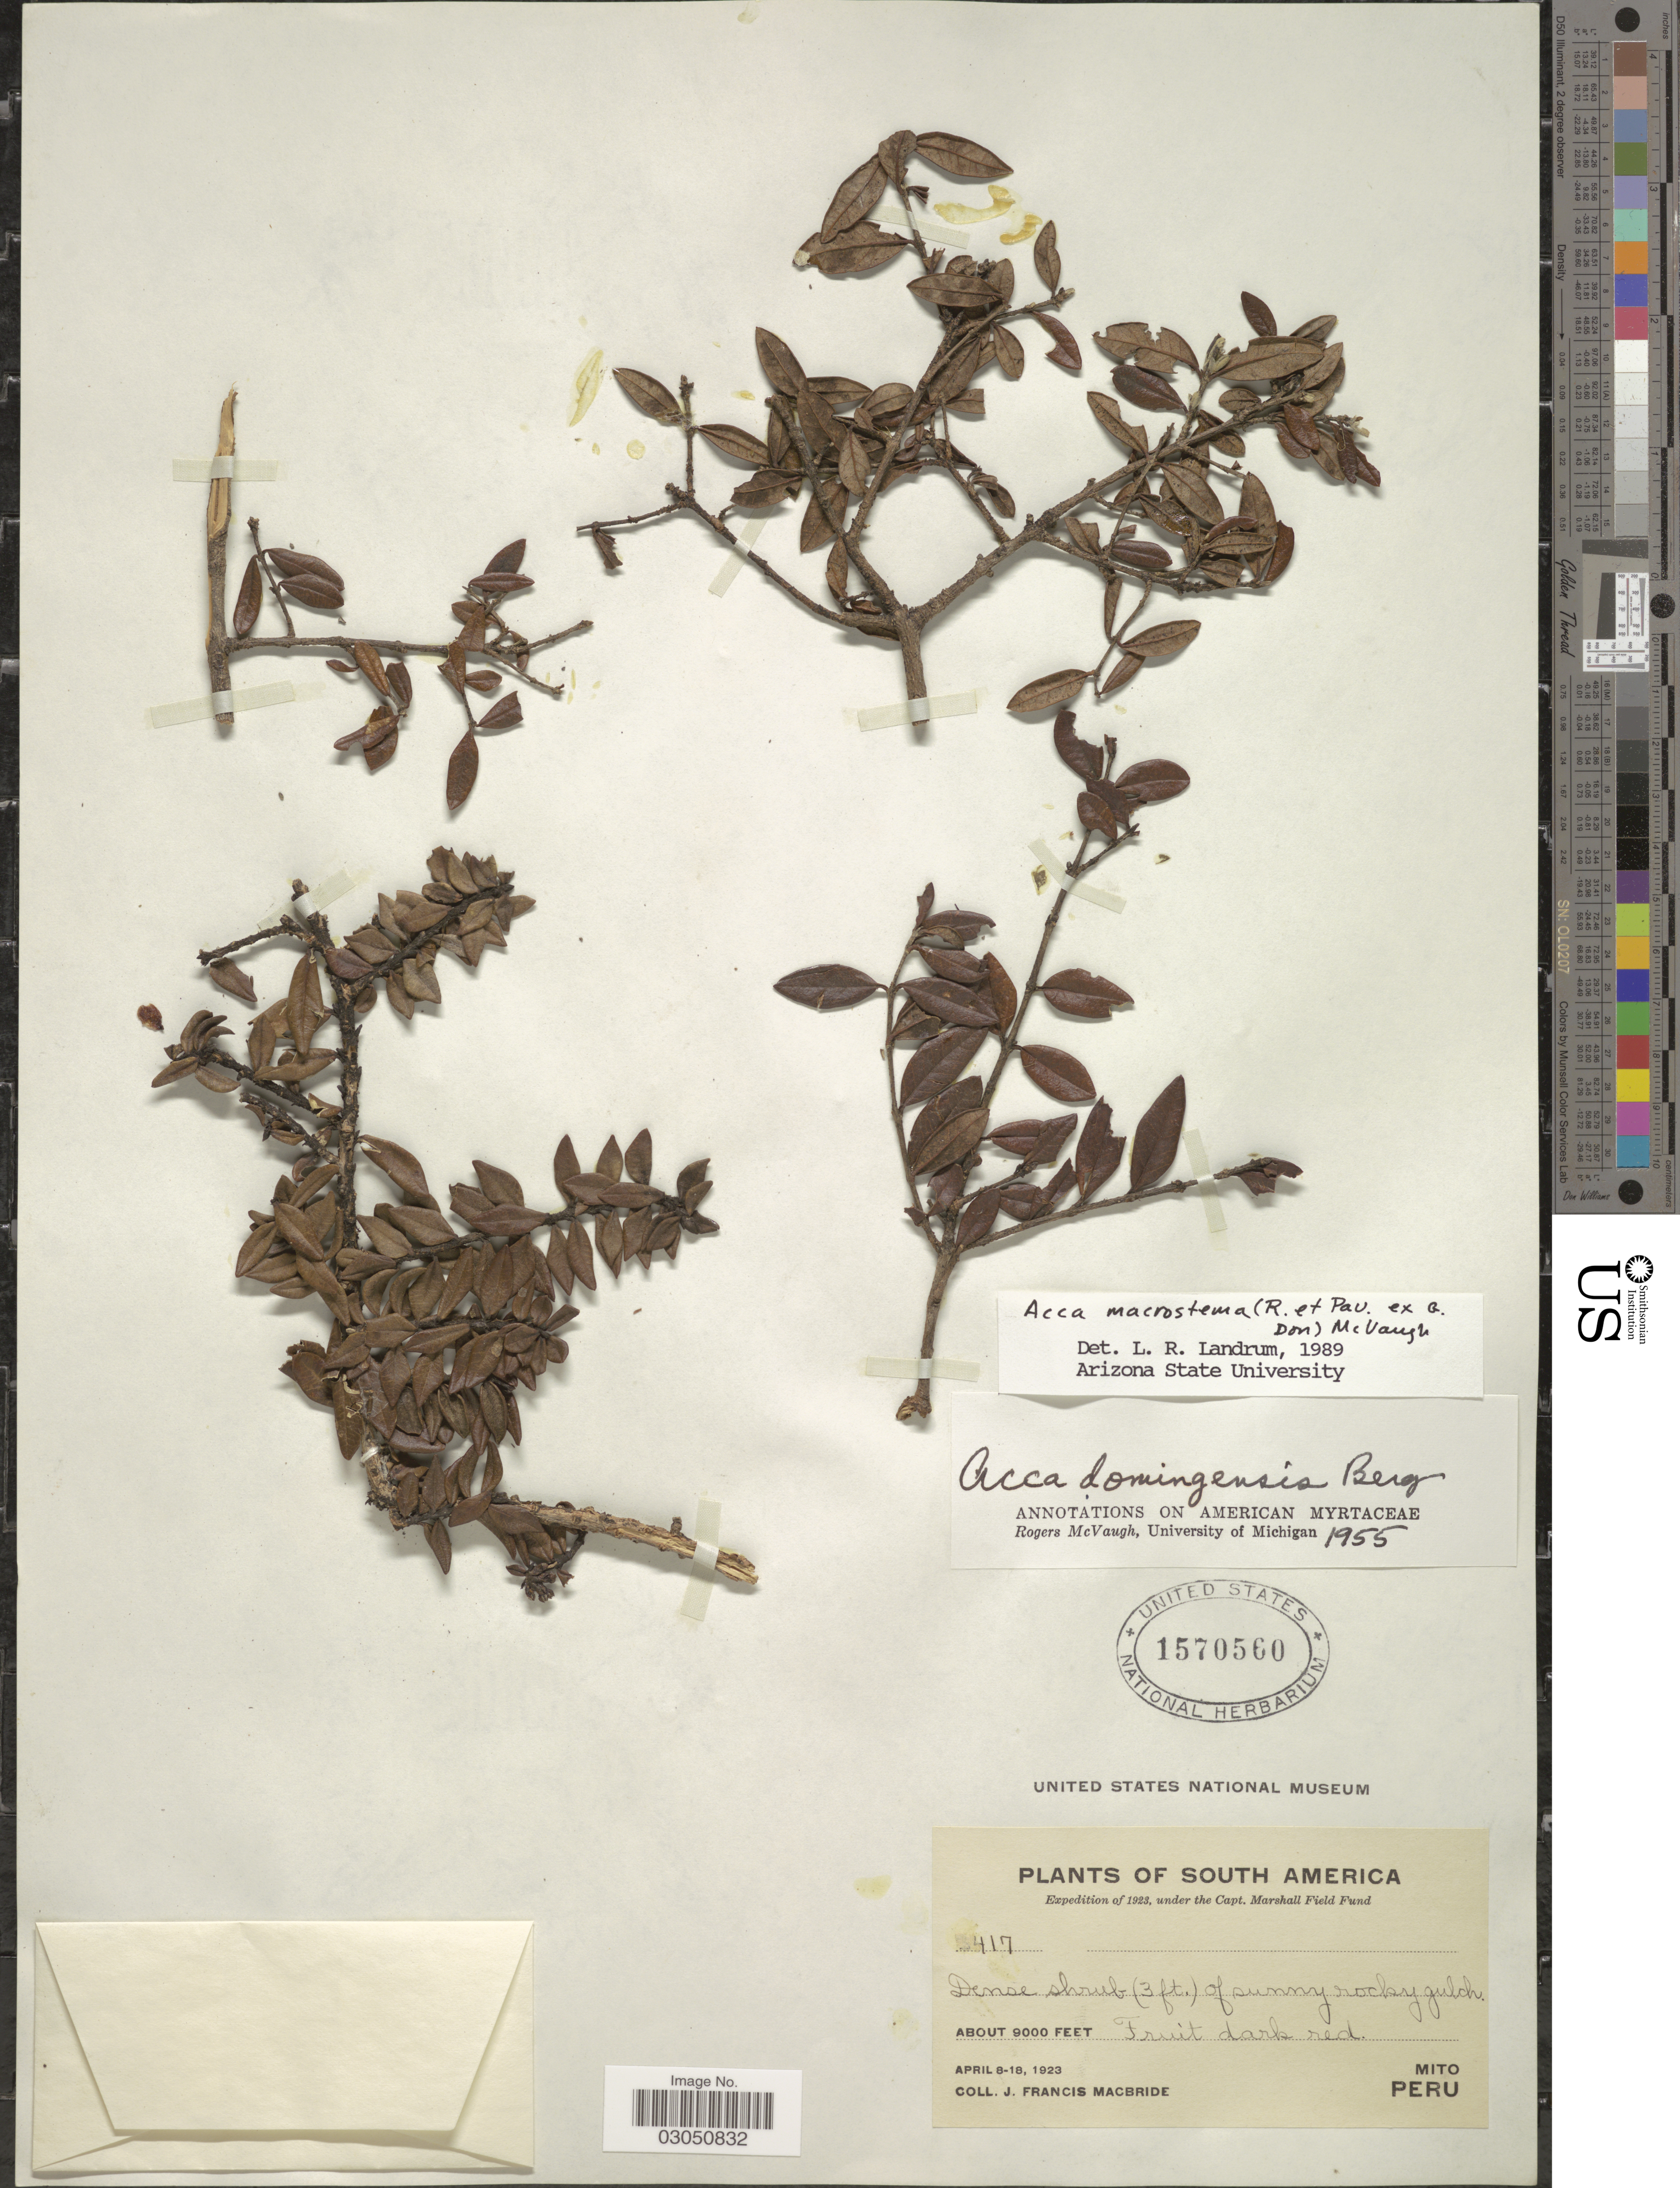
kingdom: Plantae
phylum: Tracheophyta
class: Magnoliopsida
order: Myrtales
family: Myrtaceae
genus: Acca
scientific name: Acca macrostema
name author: (Ruiz & Pav. ex G. Don) McVaugh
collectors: J. F. Macbride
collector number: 3417*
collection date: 1923-04-08/1923-04-18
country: Peru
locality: Mito.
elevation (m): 2743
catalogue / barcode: US 1570560